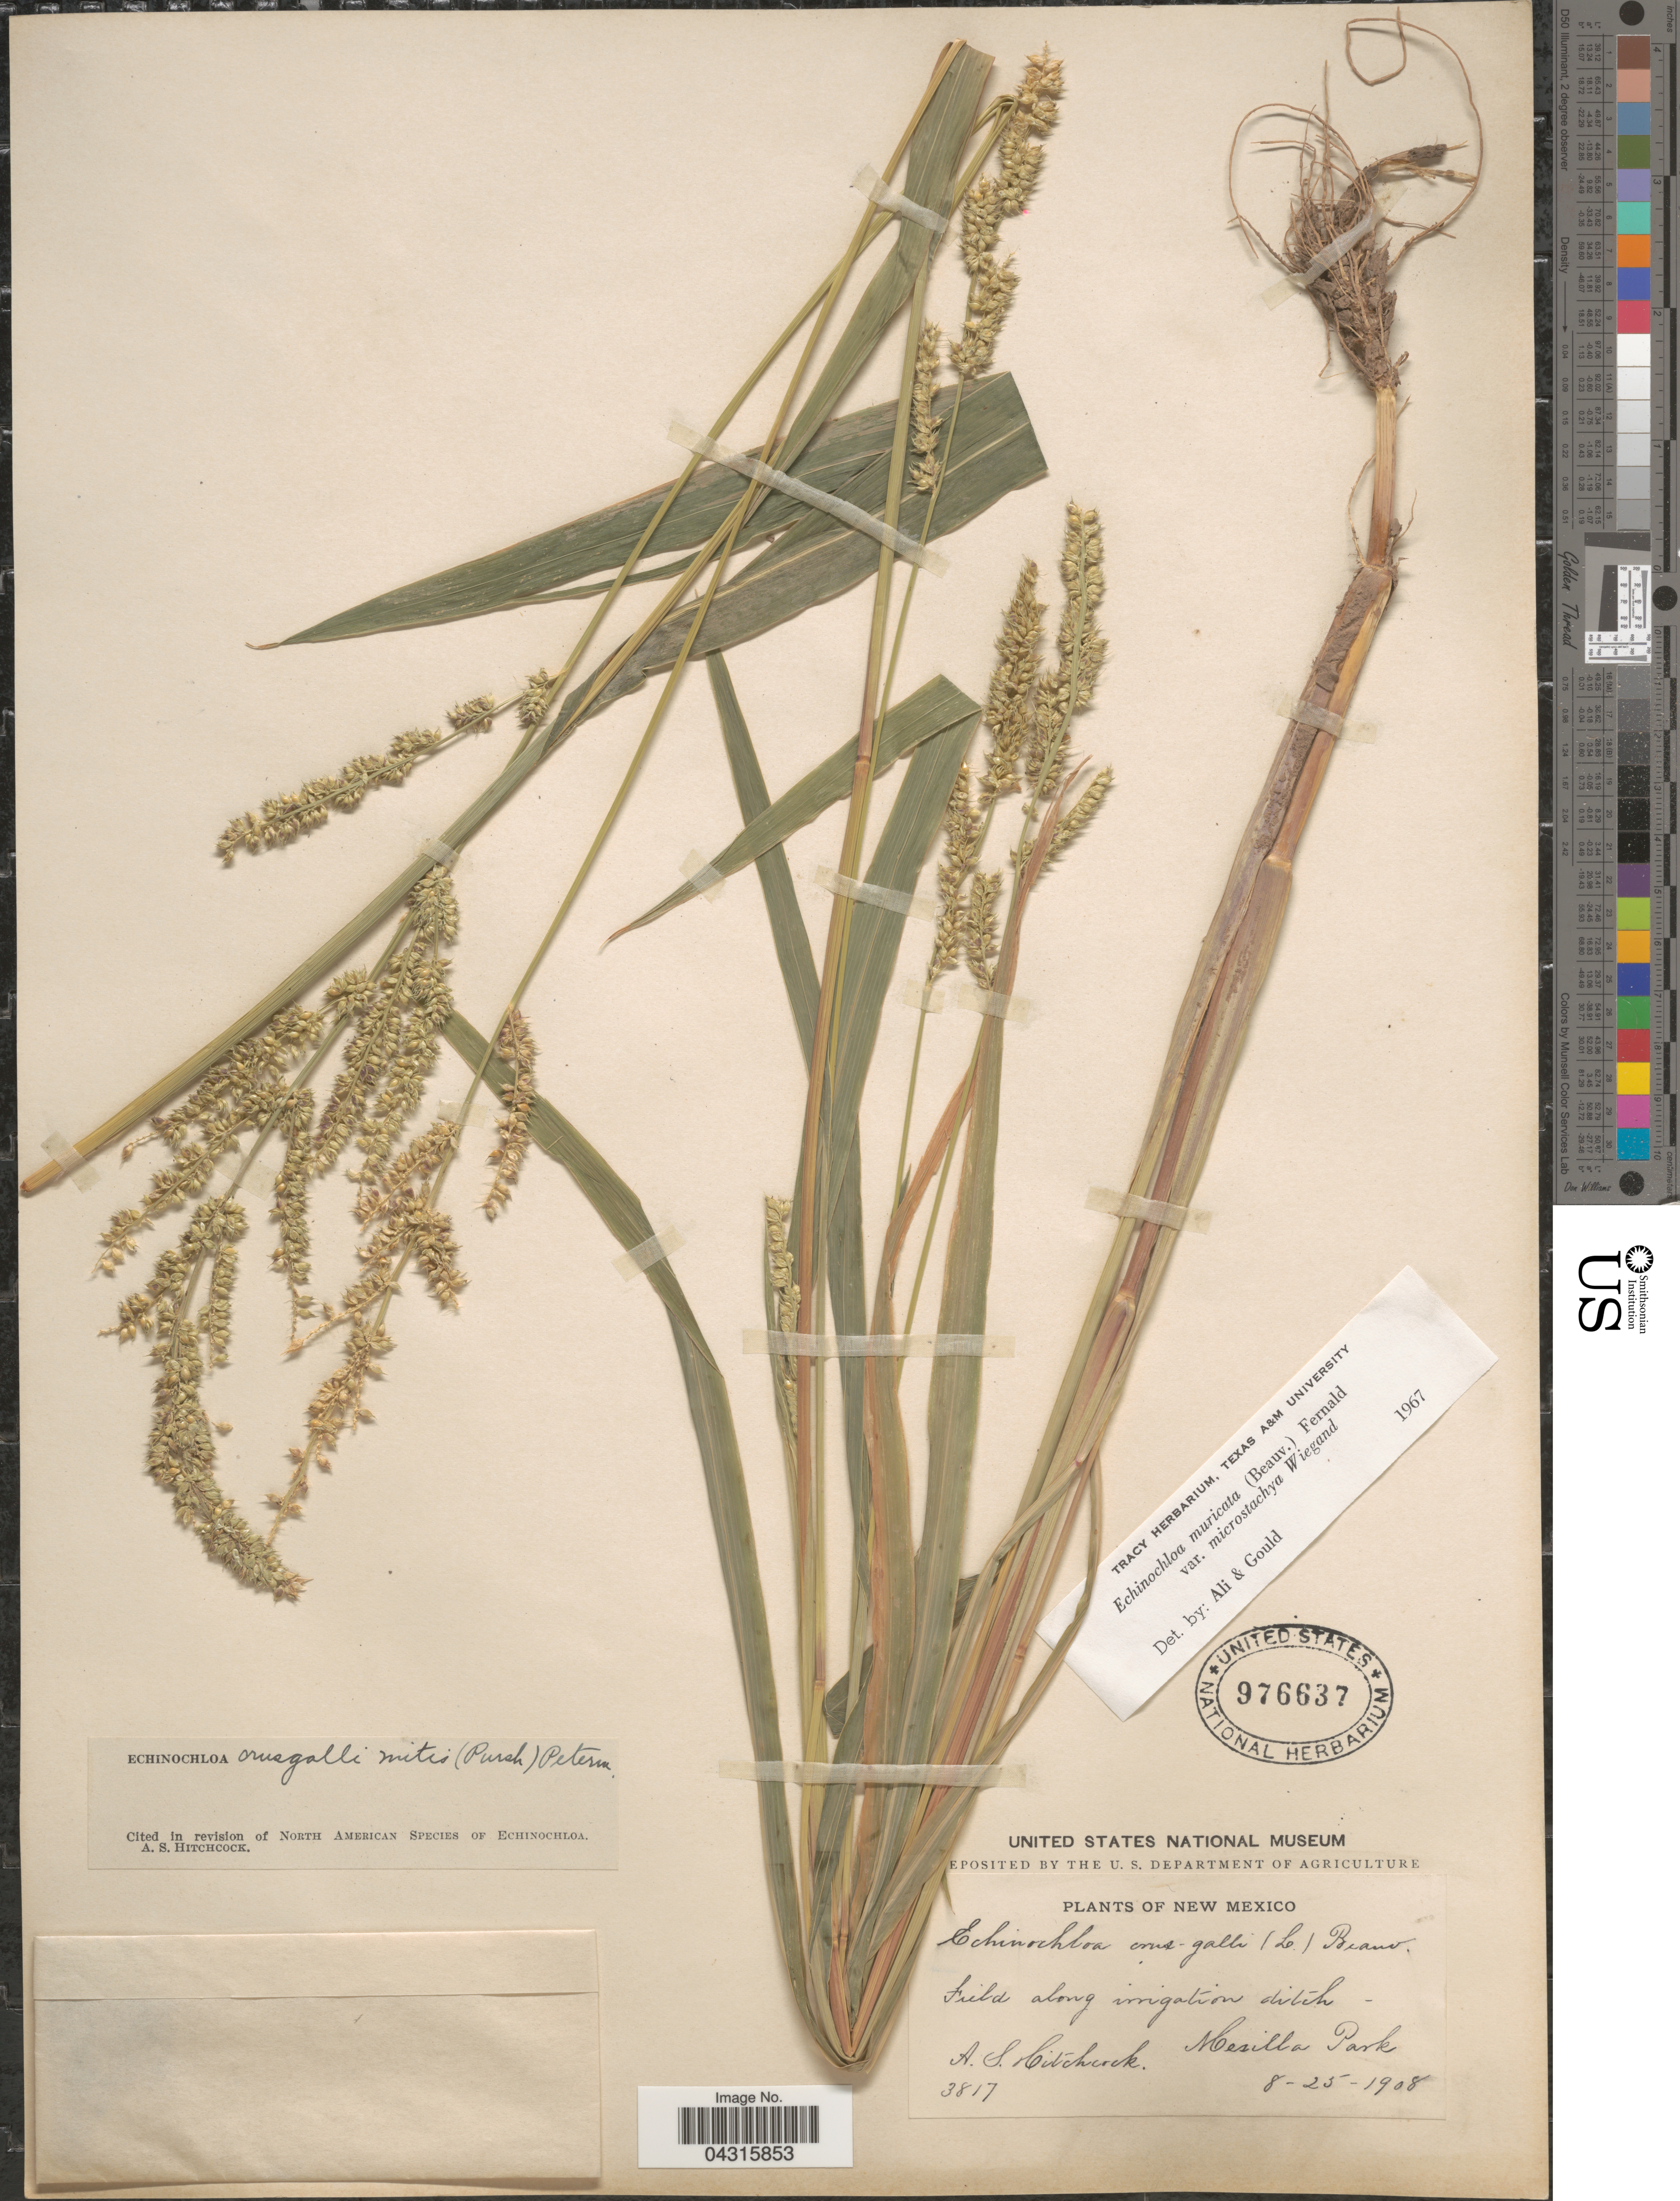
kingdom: Plantae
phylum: Tracheophyta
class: Liliopsida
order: Poales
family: Poaceae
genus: Echinochloa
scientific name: Echinochloa muricata var. microstachya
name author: Wiegand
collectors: A. S. Hitchcock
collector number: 3817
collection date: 1908-08-25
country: United States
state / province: New Mexico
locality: Field along irrigation ditch-Mesilla Park.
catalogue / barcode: US 976637